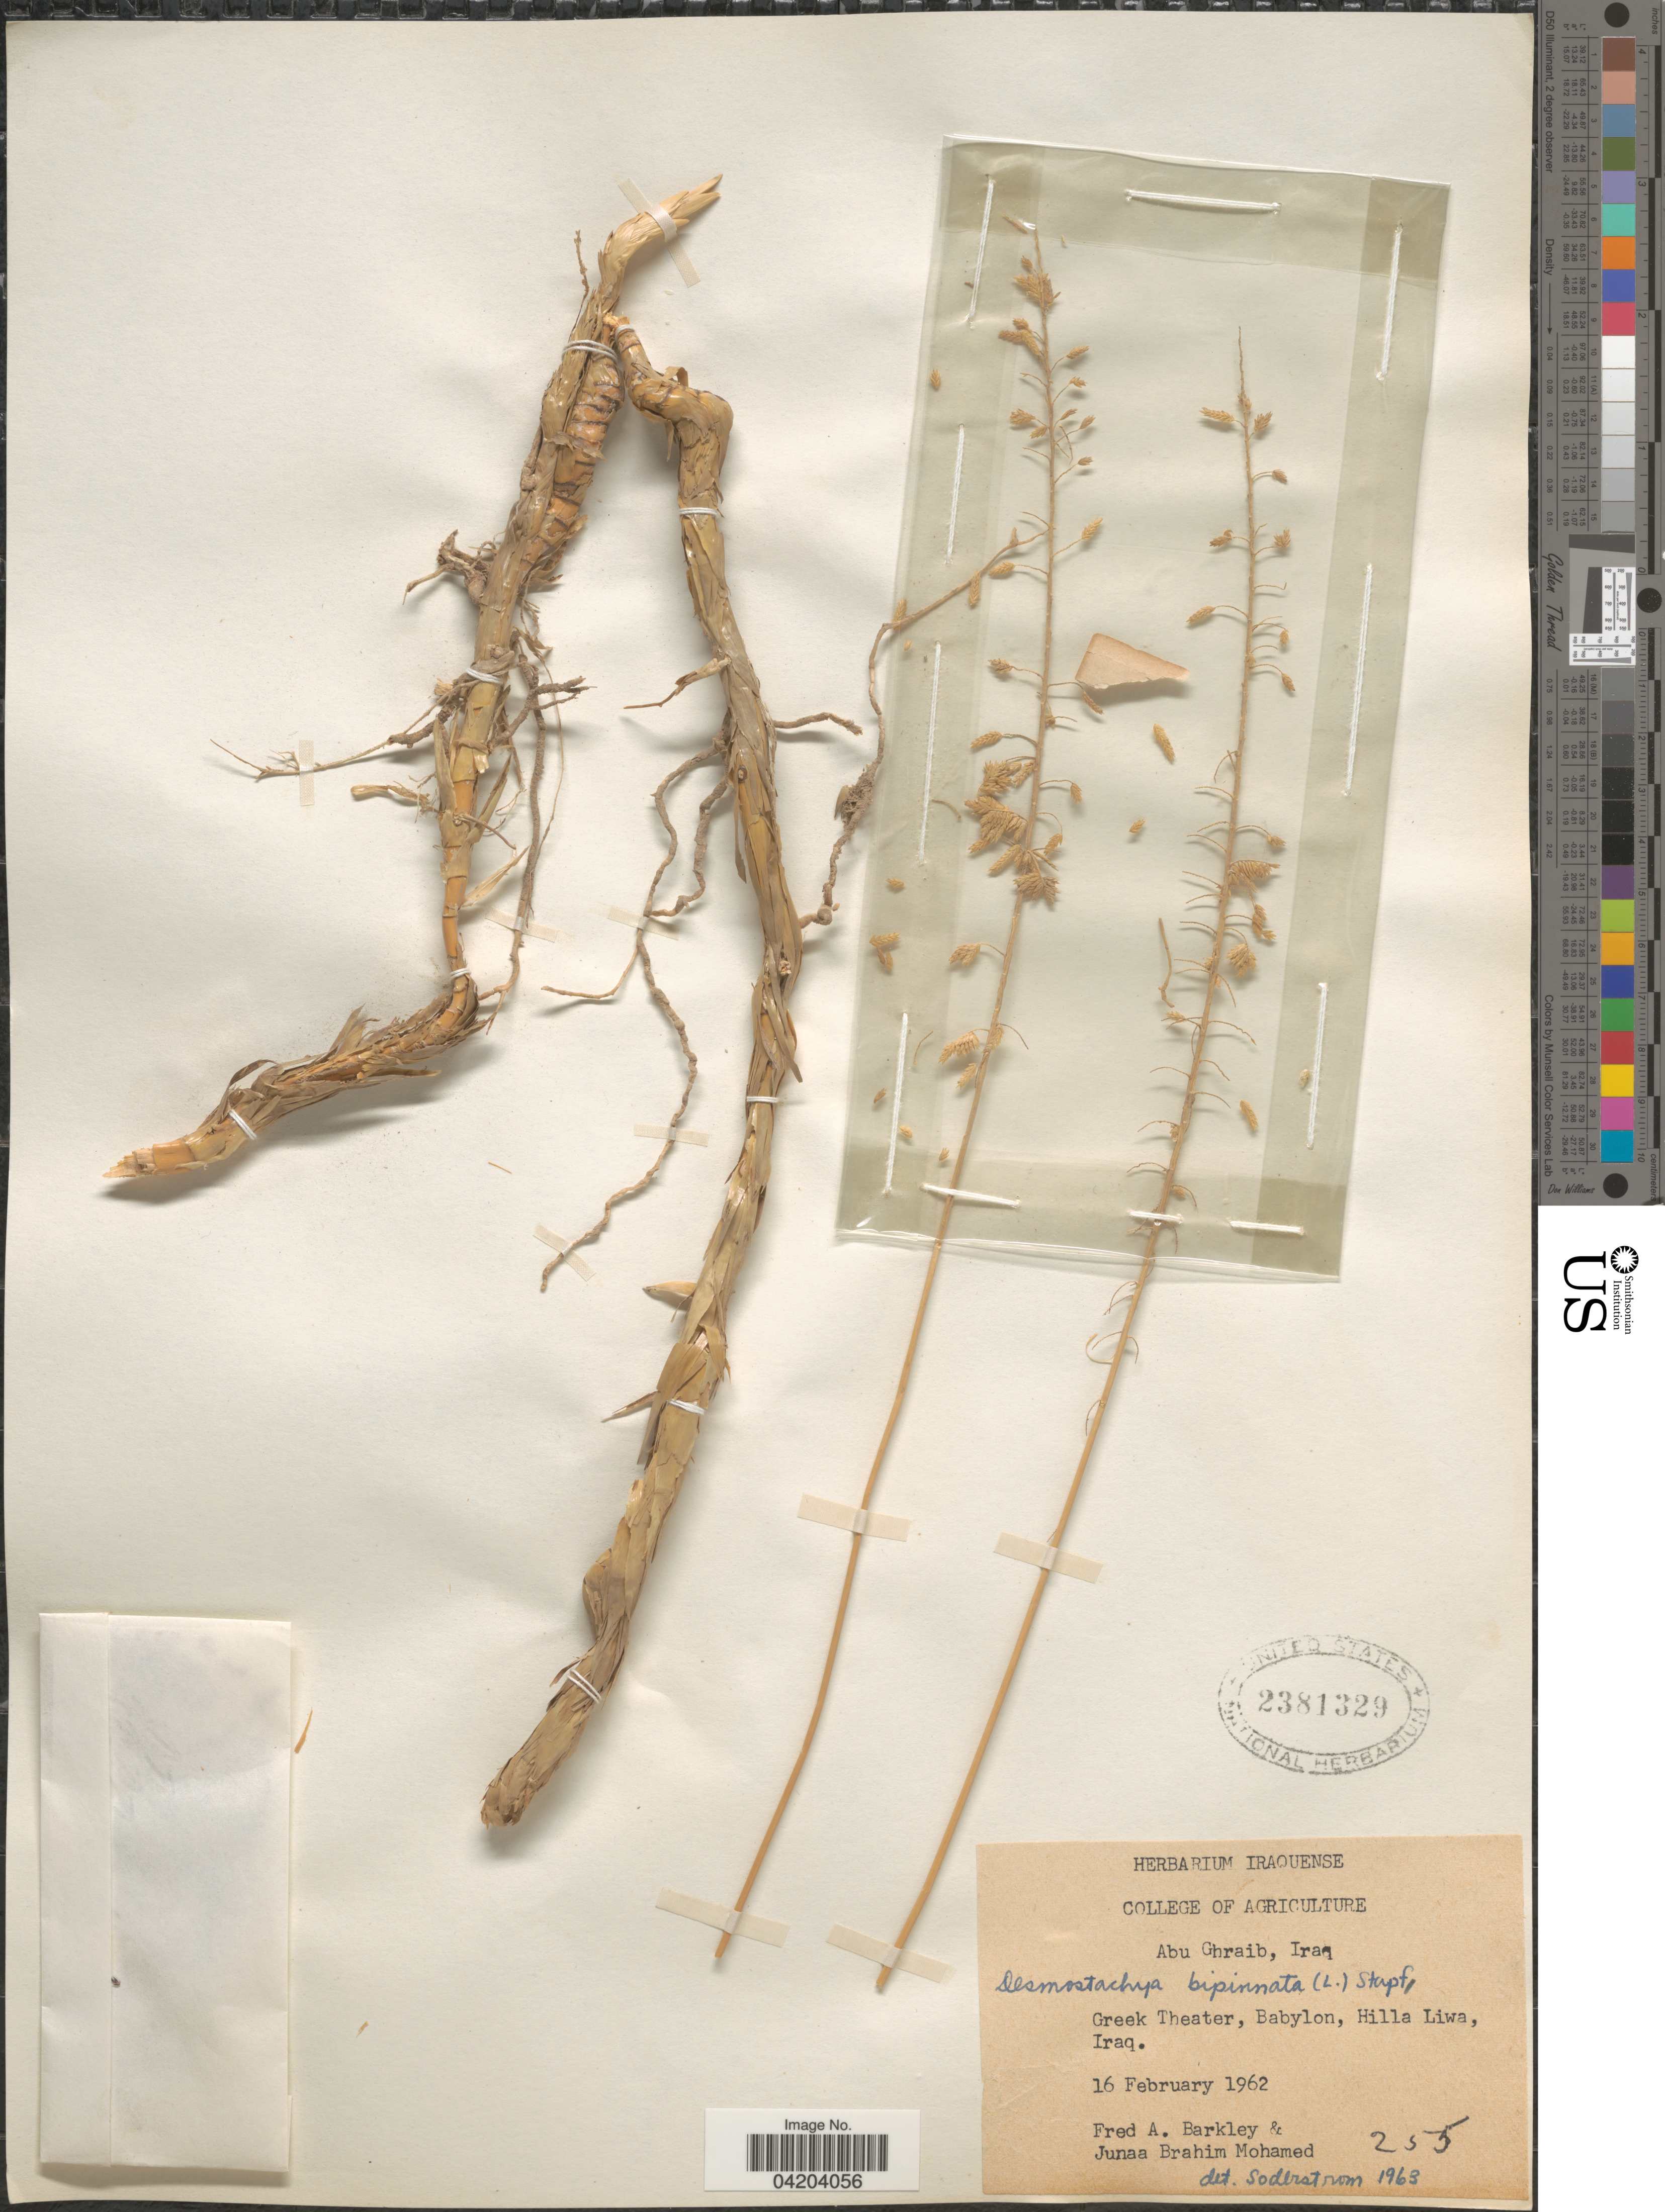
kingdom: Plantae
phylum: Tracheophyta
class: Liliopsida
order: Poales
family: Poaceae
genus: Desmostachya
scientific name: Desmostachya bipinnata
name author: (L.) Stapf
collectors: F. A. Barkley & J. B. Mohamed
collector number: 255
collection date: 1962-02-16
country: Iraq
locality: Abu Ghraib. Greek Theater, Babylon, Hilla Liwa.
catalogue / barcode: US 2381329